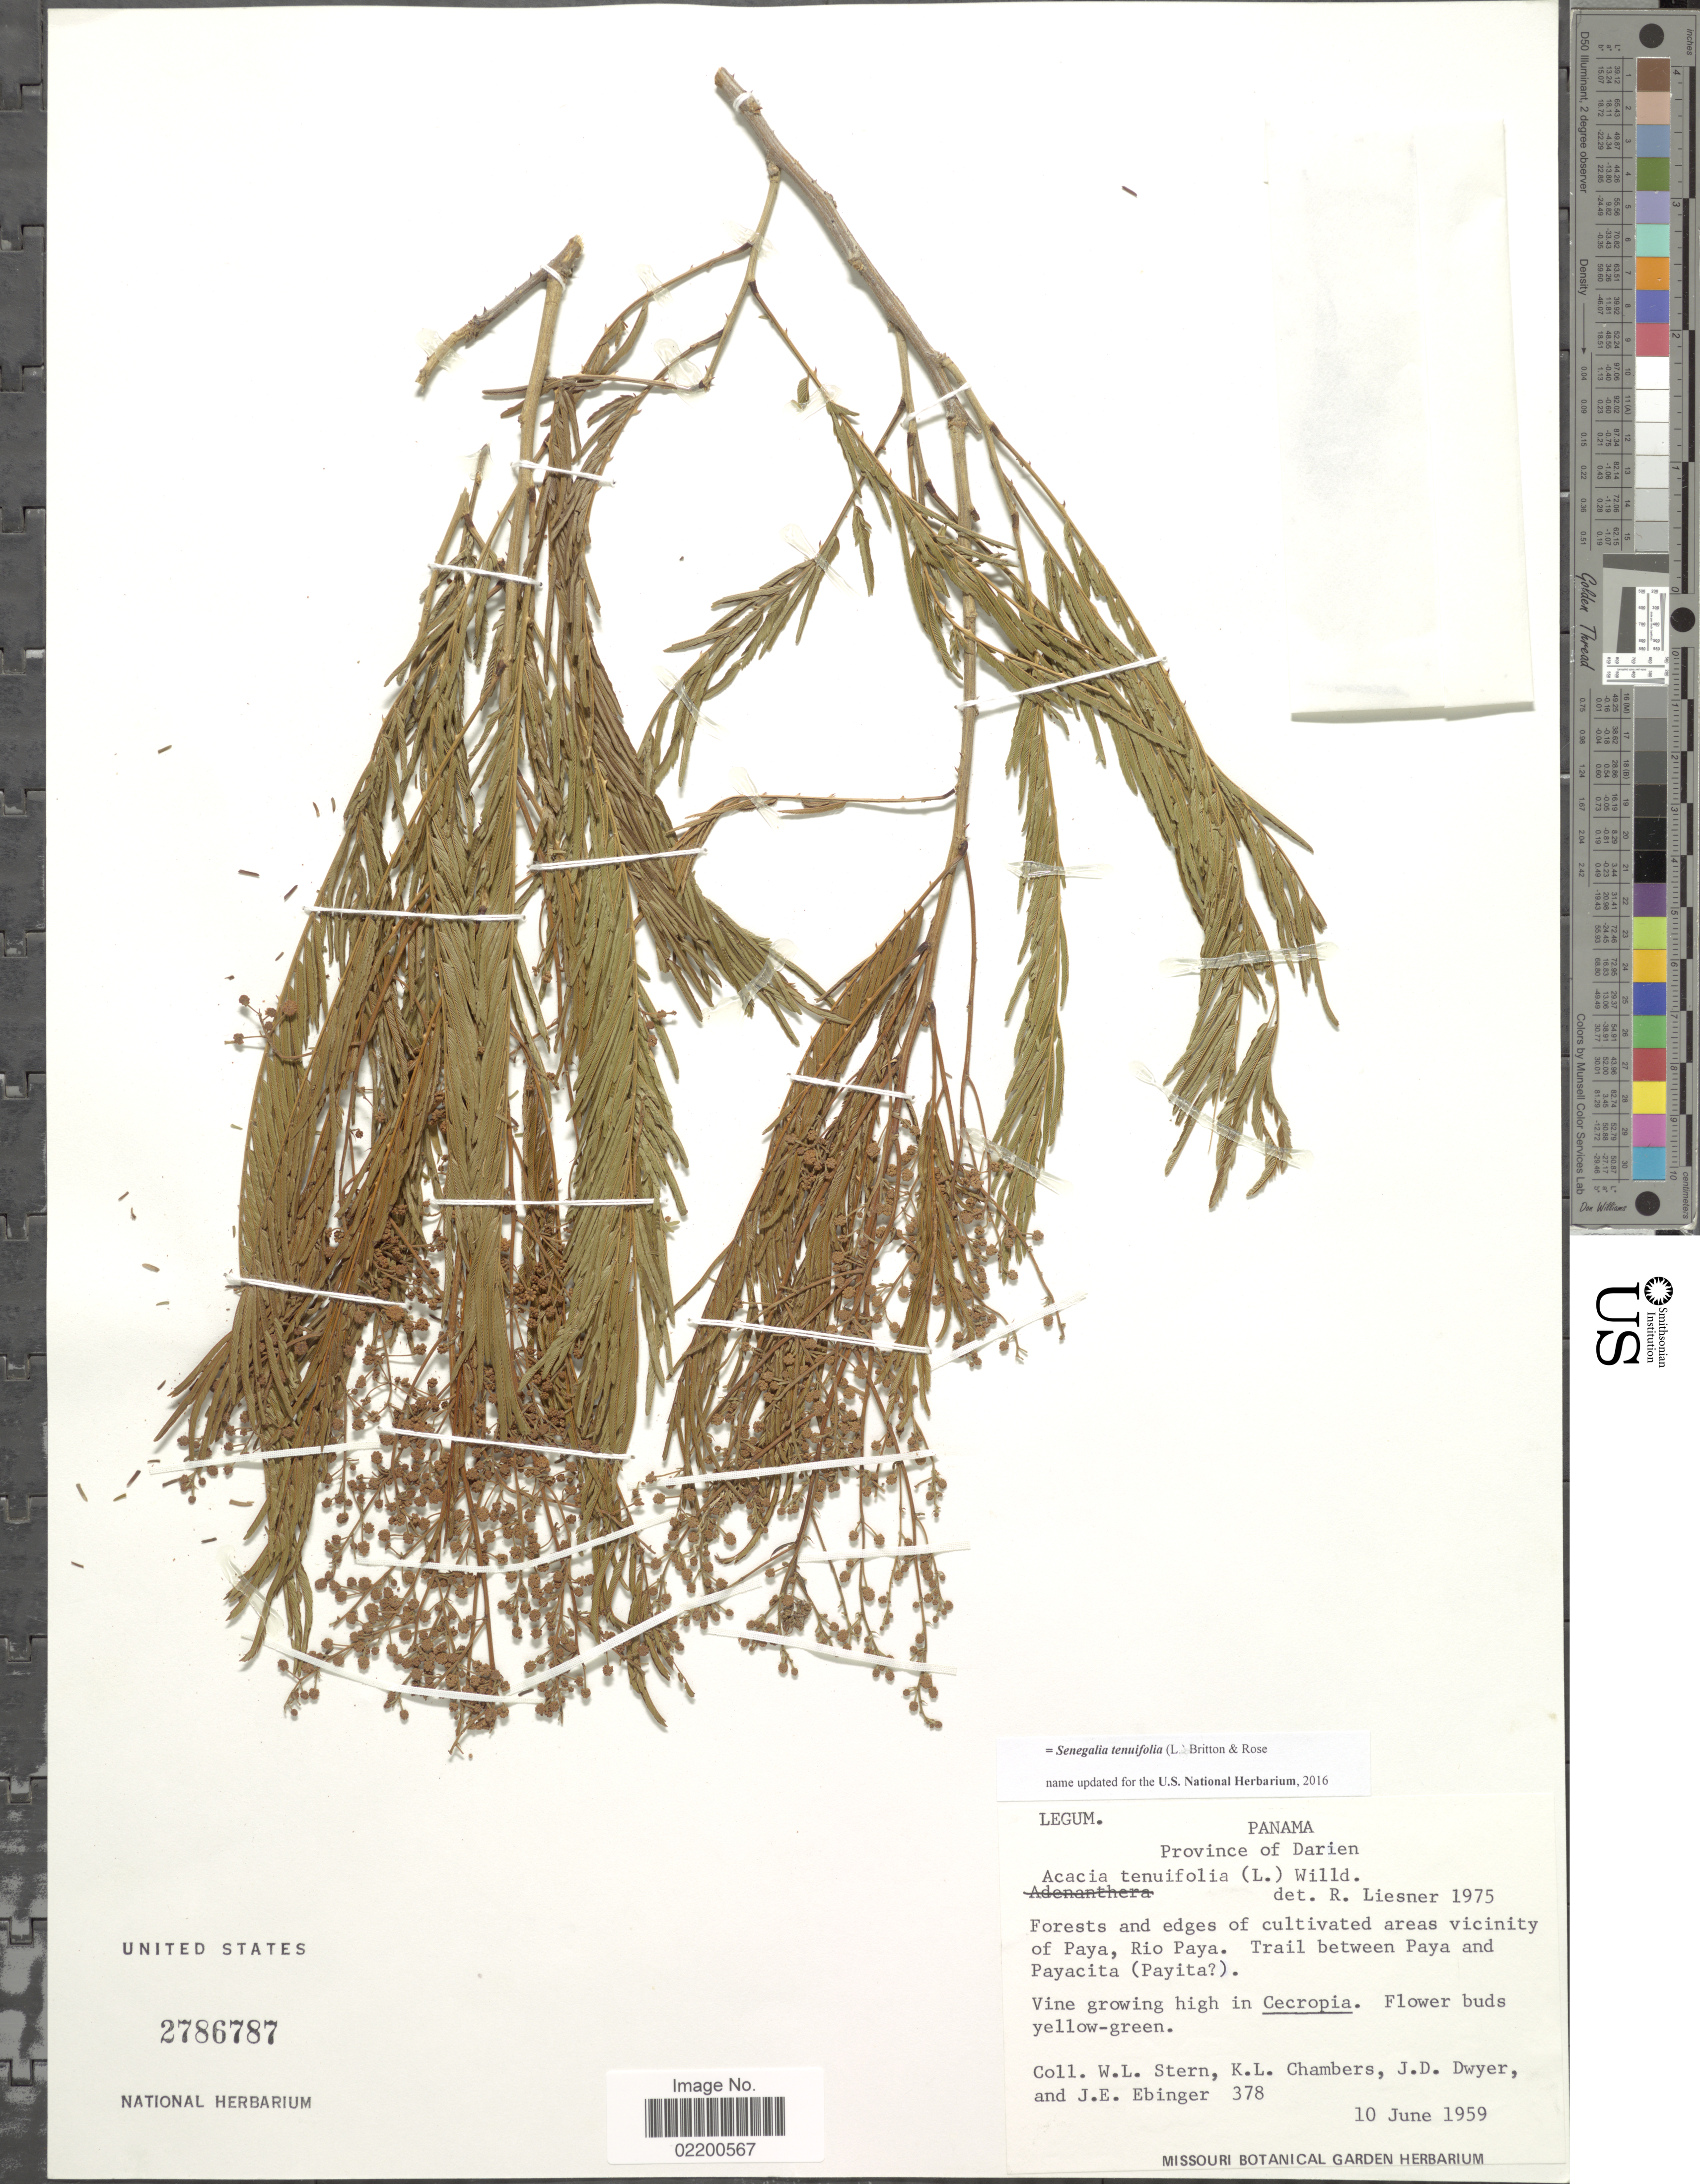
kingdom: Plantae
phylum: Tracheophyta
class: Magnoliopsida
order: Fabales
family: Fabaceae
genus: Senegalia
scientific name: Senegalia tenuifolia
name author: (L.) Britton & Rose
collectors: W. L. Stern, K. Chambers, J. D. Dwyer & J. Ebinger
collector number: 378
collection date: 1959-06-10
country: Panama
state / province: Darién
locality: Province of Darien, Forests an edges of cultivated area vicinity of Paya, Rio Paya, Trail between Paya and Payacita (Payita)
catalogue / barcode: US 2786787